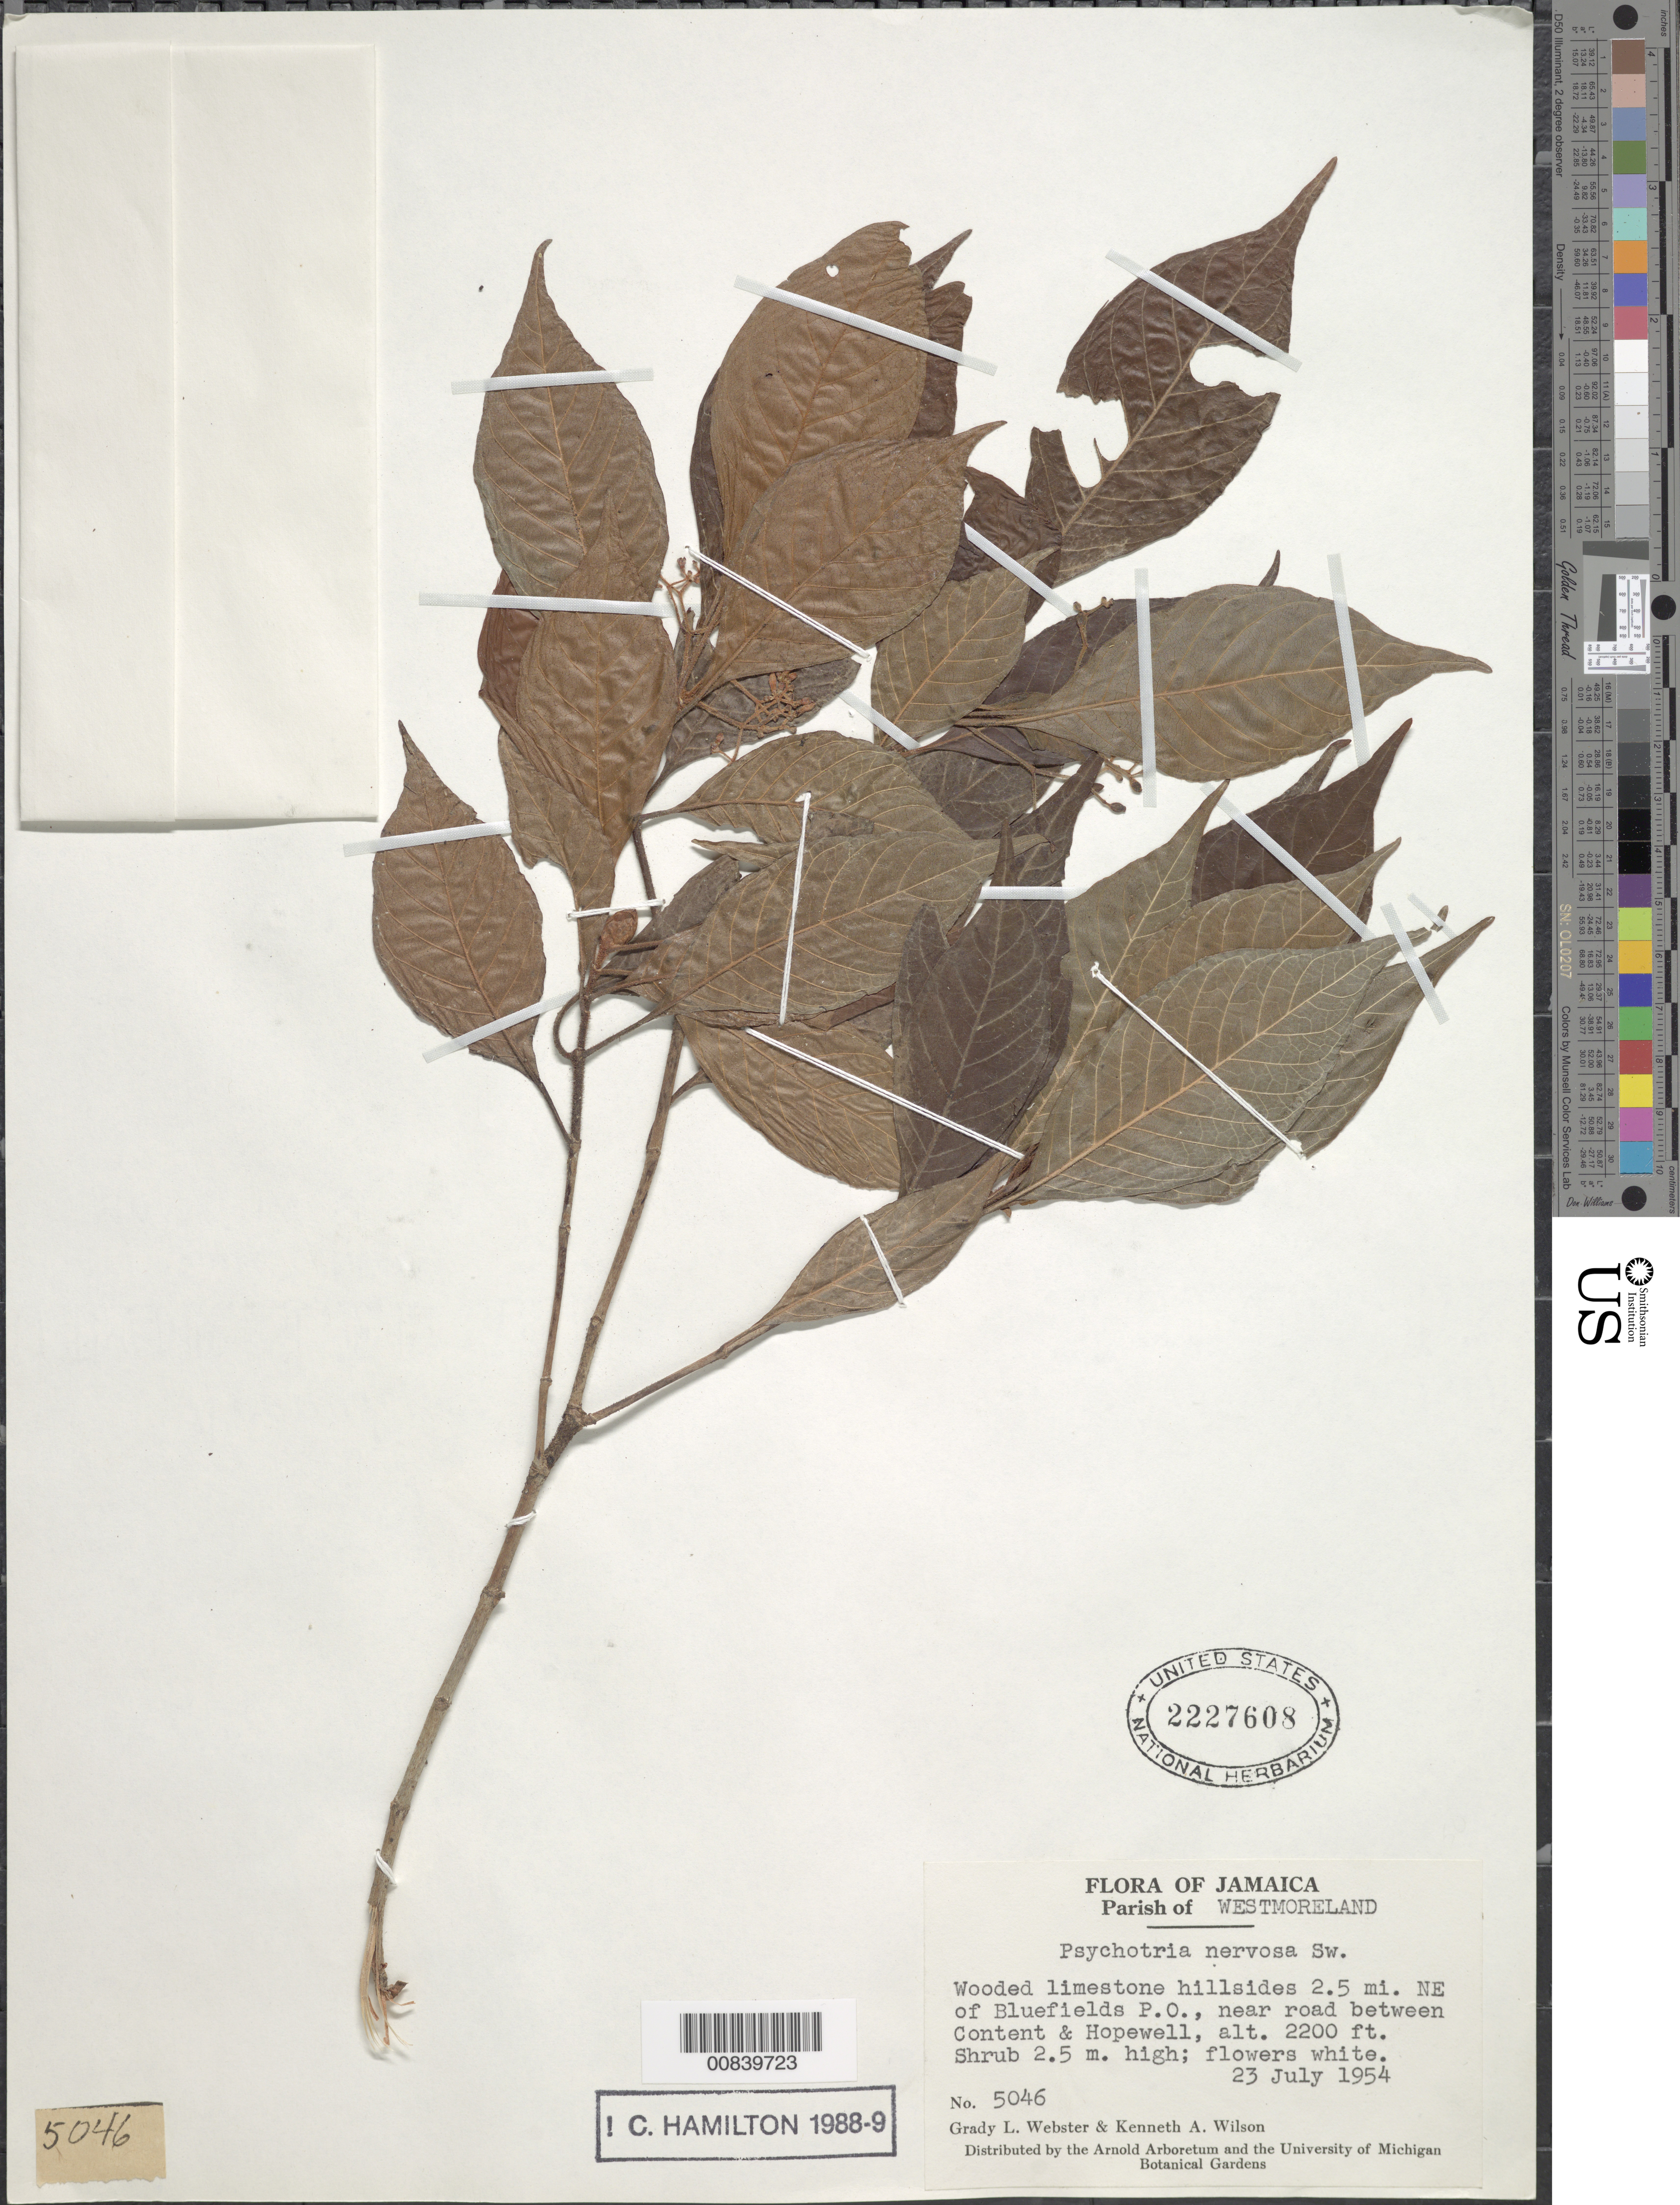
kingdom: Plantae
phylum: Tracheophyta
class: Magnoliopsida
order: Gentianales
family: Rubiaceae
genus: Psychotria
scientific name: Psychotria nervosa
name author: Sw.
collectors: G. L. Webster & K. A. Wilson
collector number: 5046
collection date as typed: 23 Jul 1954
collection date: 1954-07-23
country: Jamaica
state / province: Westmoreland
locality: Hillsides 2.5 mi. NE of Bluefields P.O., near road between Content and Hopewell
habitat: Wooded limestone hillsides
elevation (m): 671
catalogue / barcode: US 2227608